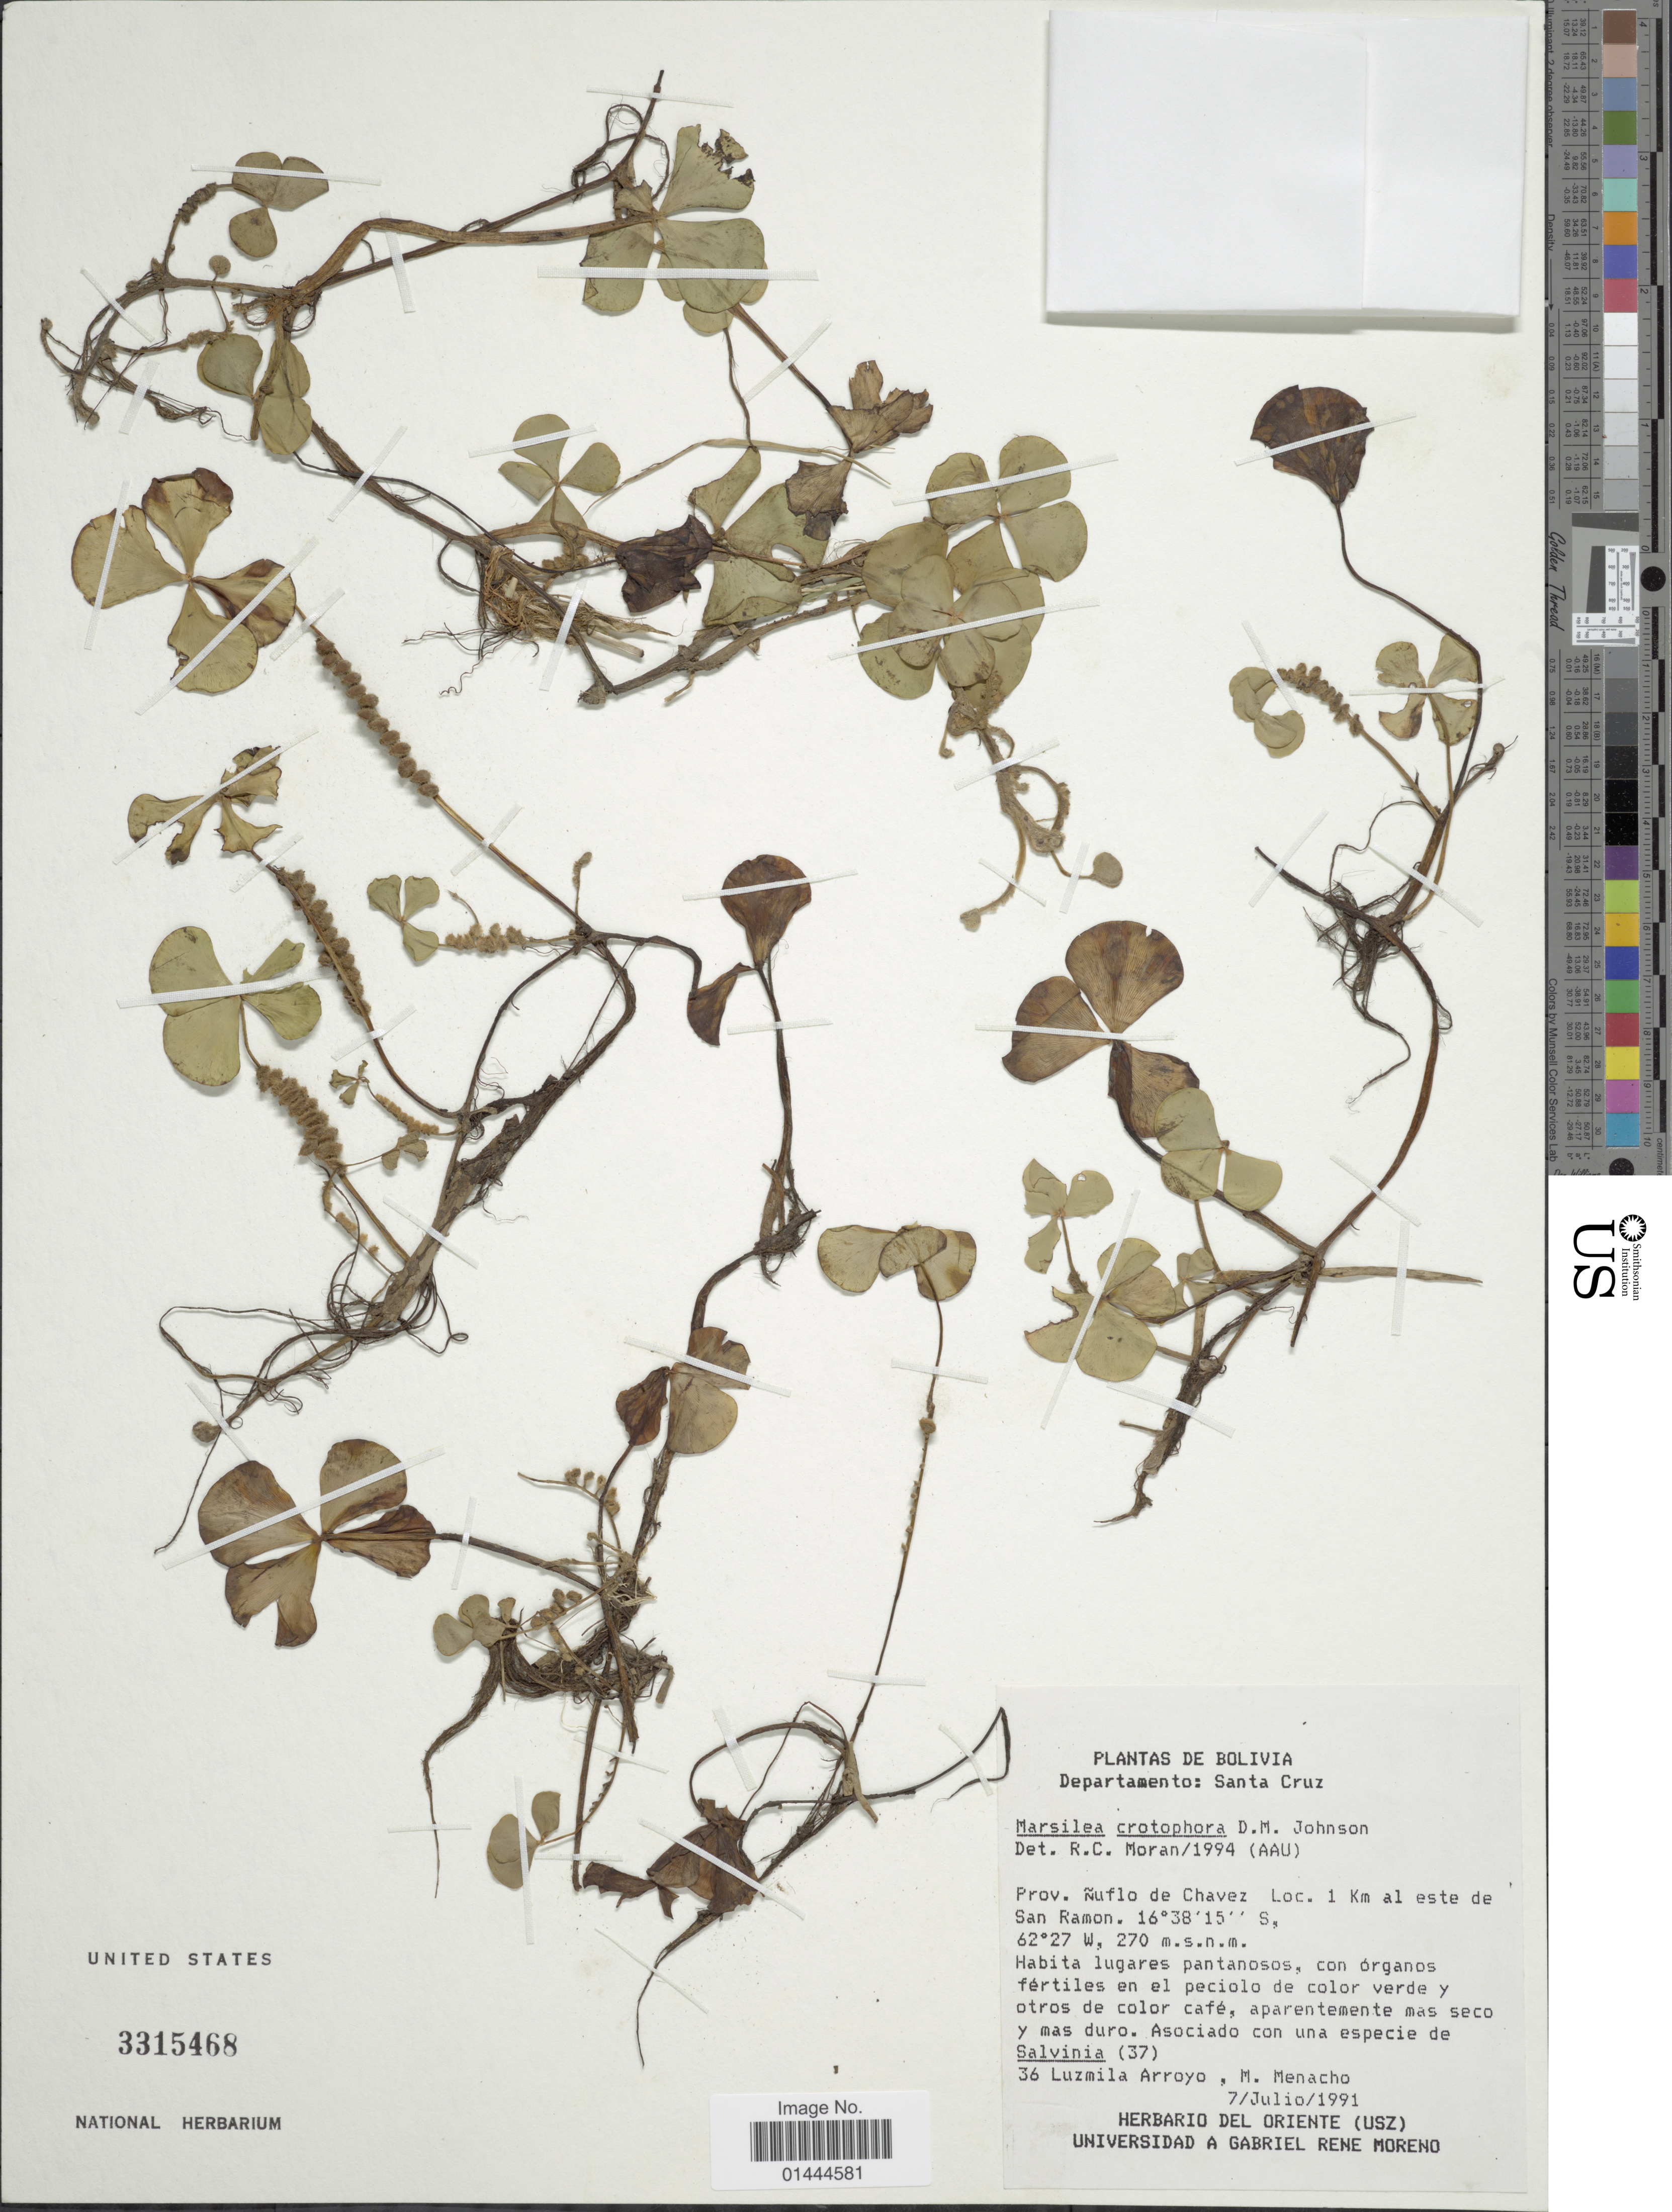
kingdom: Plantae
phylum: Tracheophyta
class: Polypodiopsida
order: Salviniales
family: Marsileaceae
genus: Marsilea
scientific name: Marsilea crotophora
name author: D.M. Johnson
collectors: L. Arroyo & M. Menacho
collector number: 36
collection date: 1991-07-07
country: Bolivia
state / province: Santa Cruz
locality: Prov. Nuflo de Chavez, 1 km al este de San Ramon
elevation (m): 270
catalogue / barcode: US 3315468